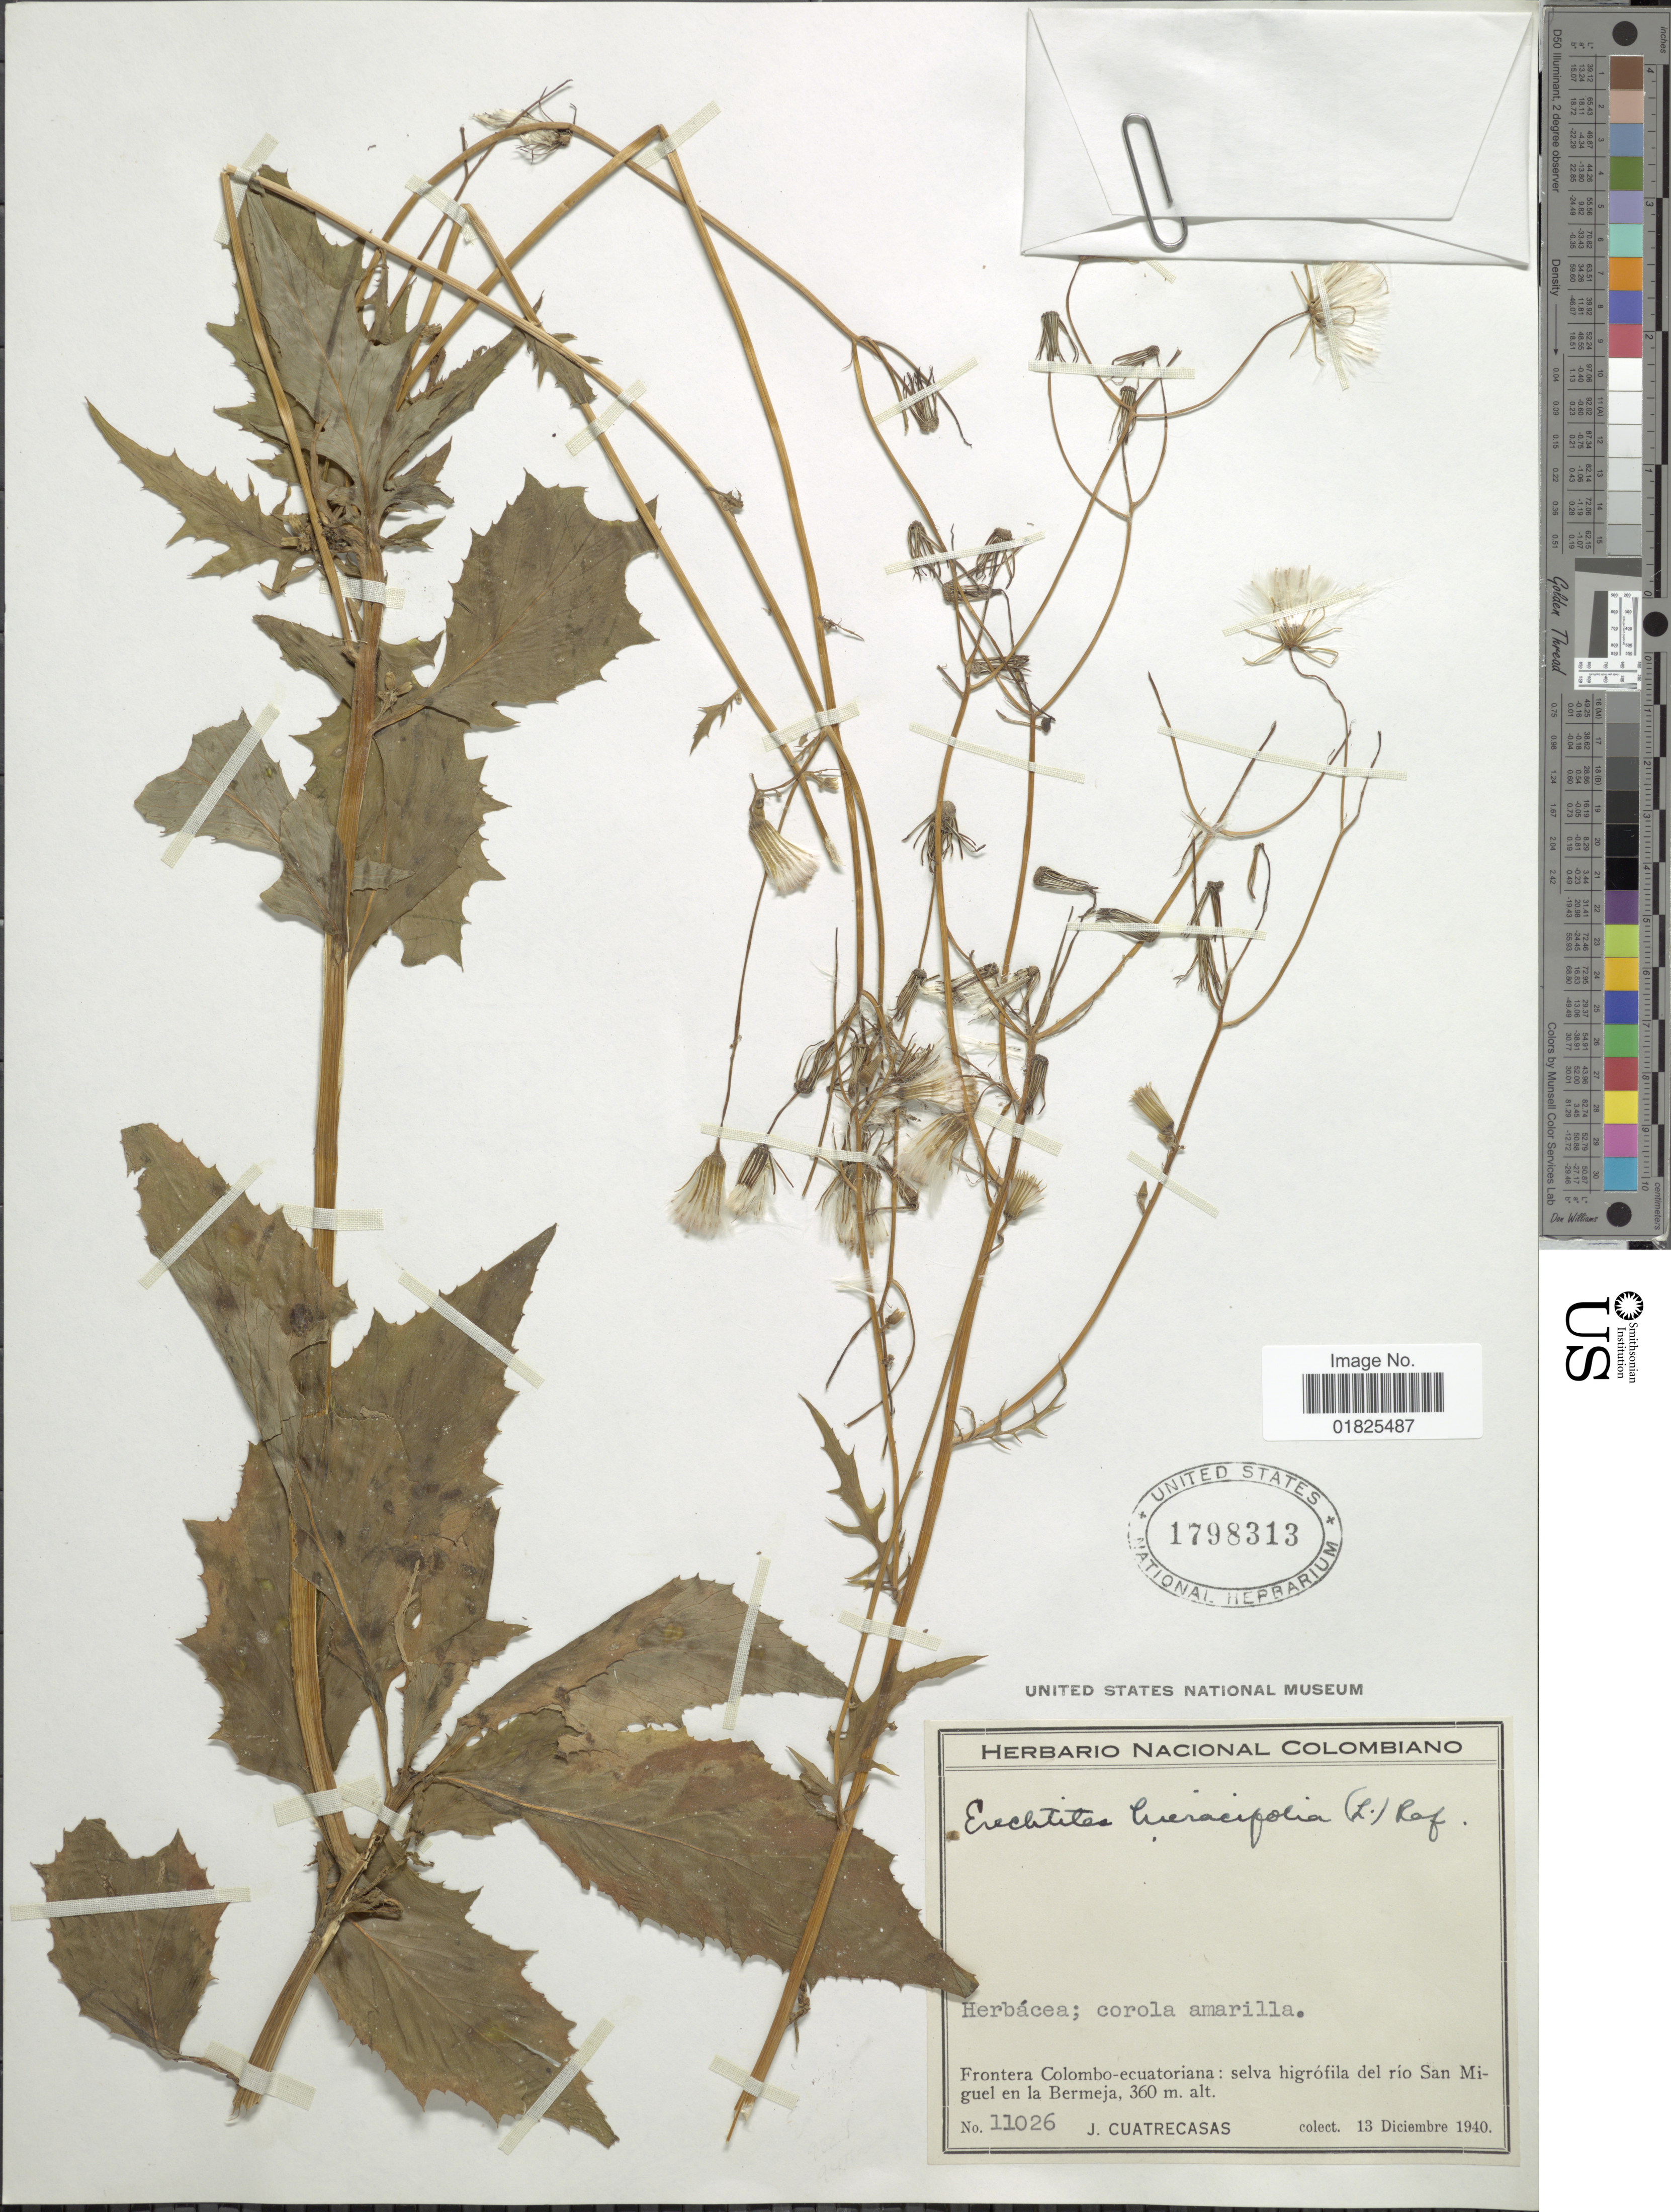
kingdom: Plantae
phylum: Tracheophyta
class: Magnoliopsida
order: Asterales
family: Asteraceae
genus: Erechtites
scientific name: Erechtites hieraciifolius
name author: (L.) Raf. ex DC.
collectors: J. Cuatrecasas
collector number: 11026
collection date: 1940-12-13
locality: Frontera Colombo-ecuatoriana: selva higrofila del Rio San Miguel en la Bermeja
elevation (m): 360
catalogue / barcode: US 1798313